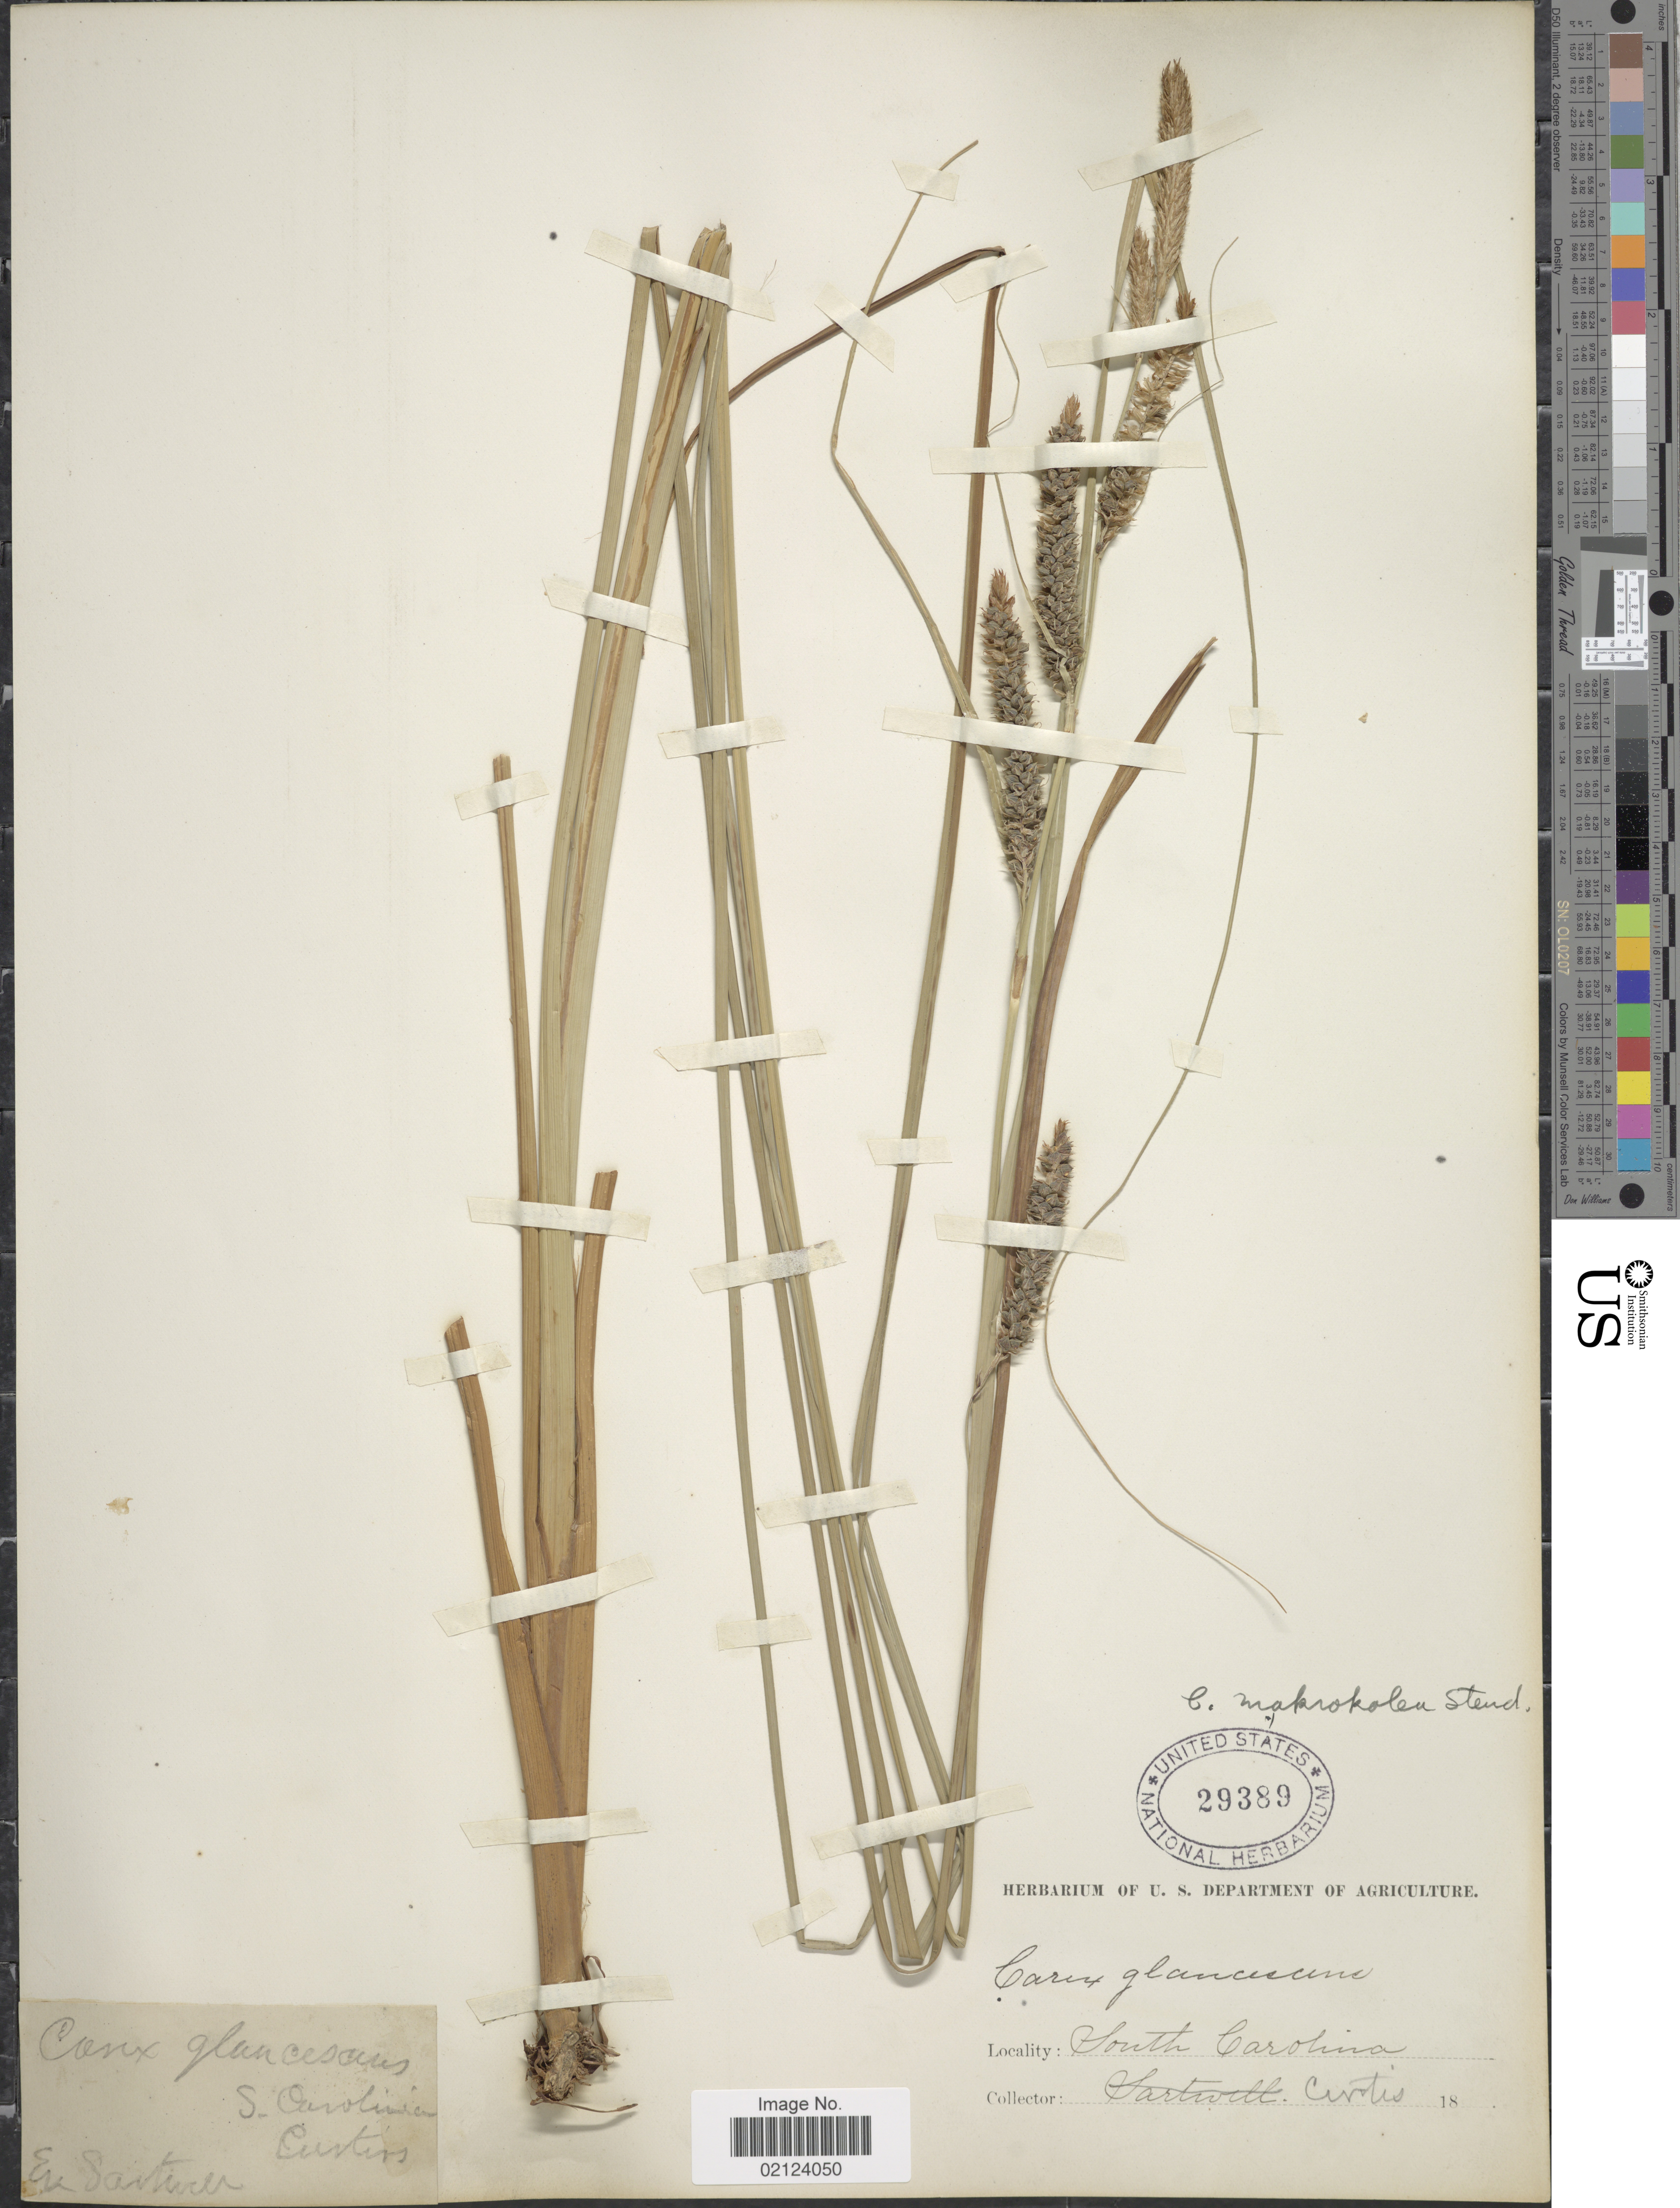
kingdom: Plantae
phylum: Tracheophyta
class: Liliopsida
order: Poales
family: Cyperaceae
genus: Carex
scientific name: Carex verrucosa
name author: Muhl.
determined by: Strong, Mark T., (BOT), Smithsonian Institution - National Museum of Natural History (UNITED STATES)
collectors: -. Curtiss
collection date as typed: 18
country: United States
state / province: South Carolina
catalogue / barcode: US 29389